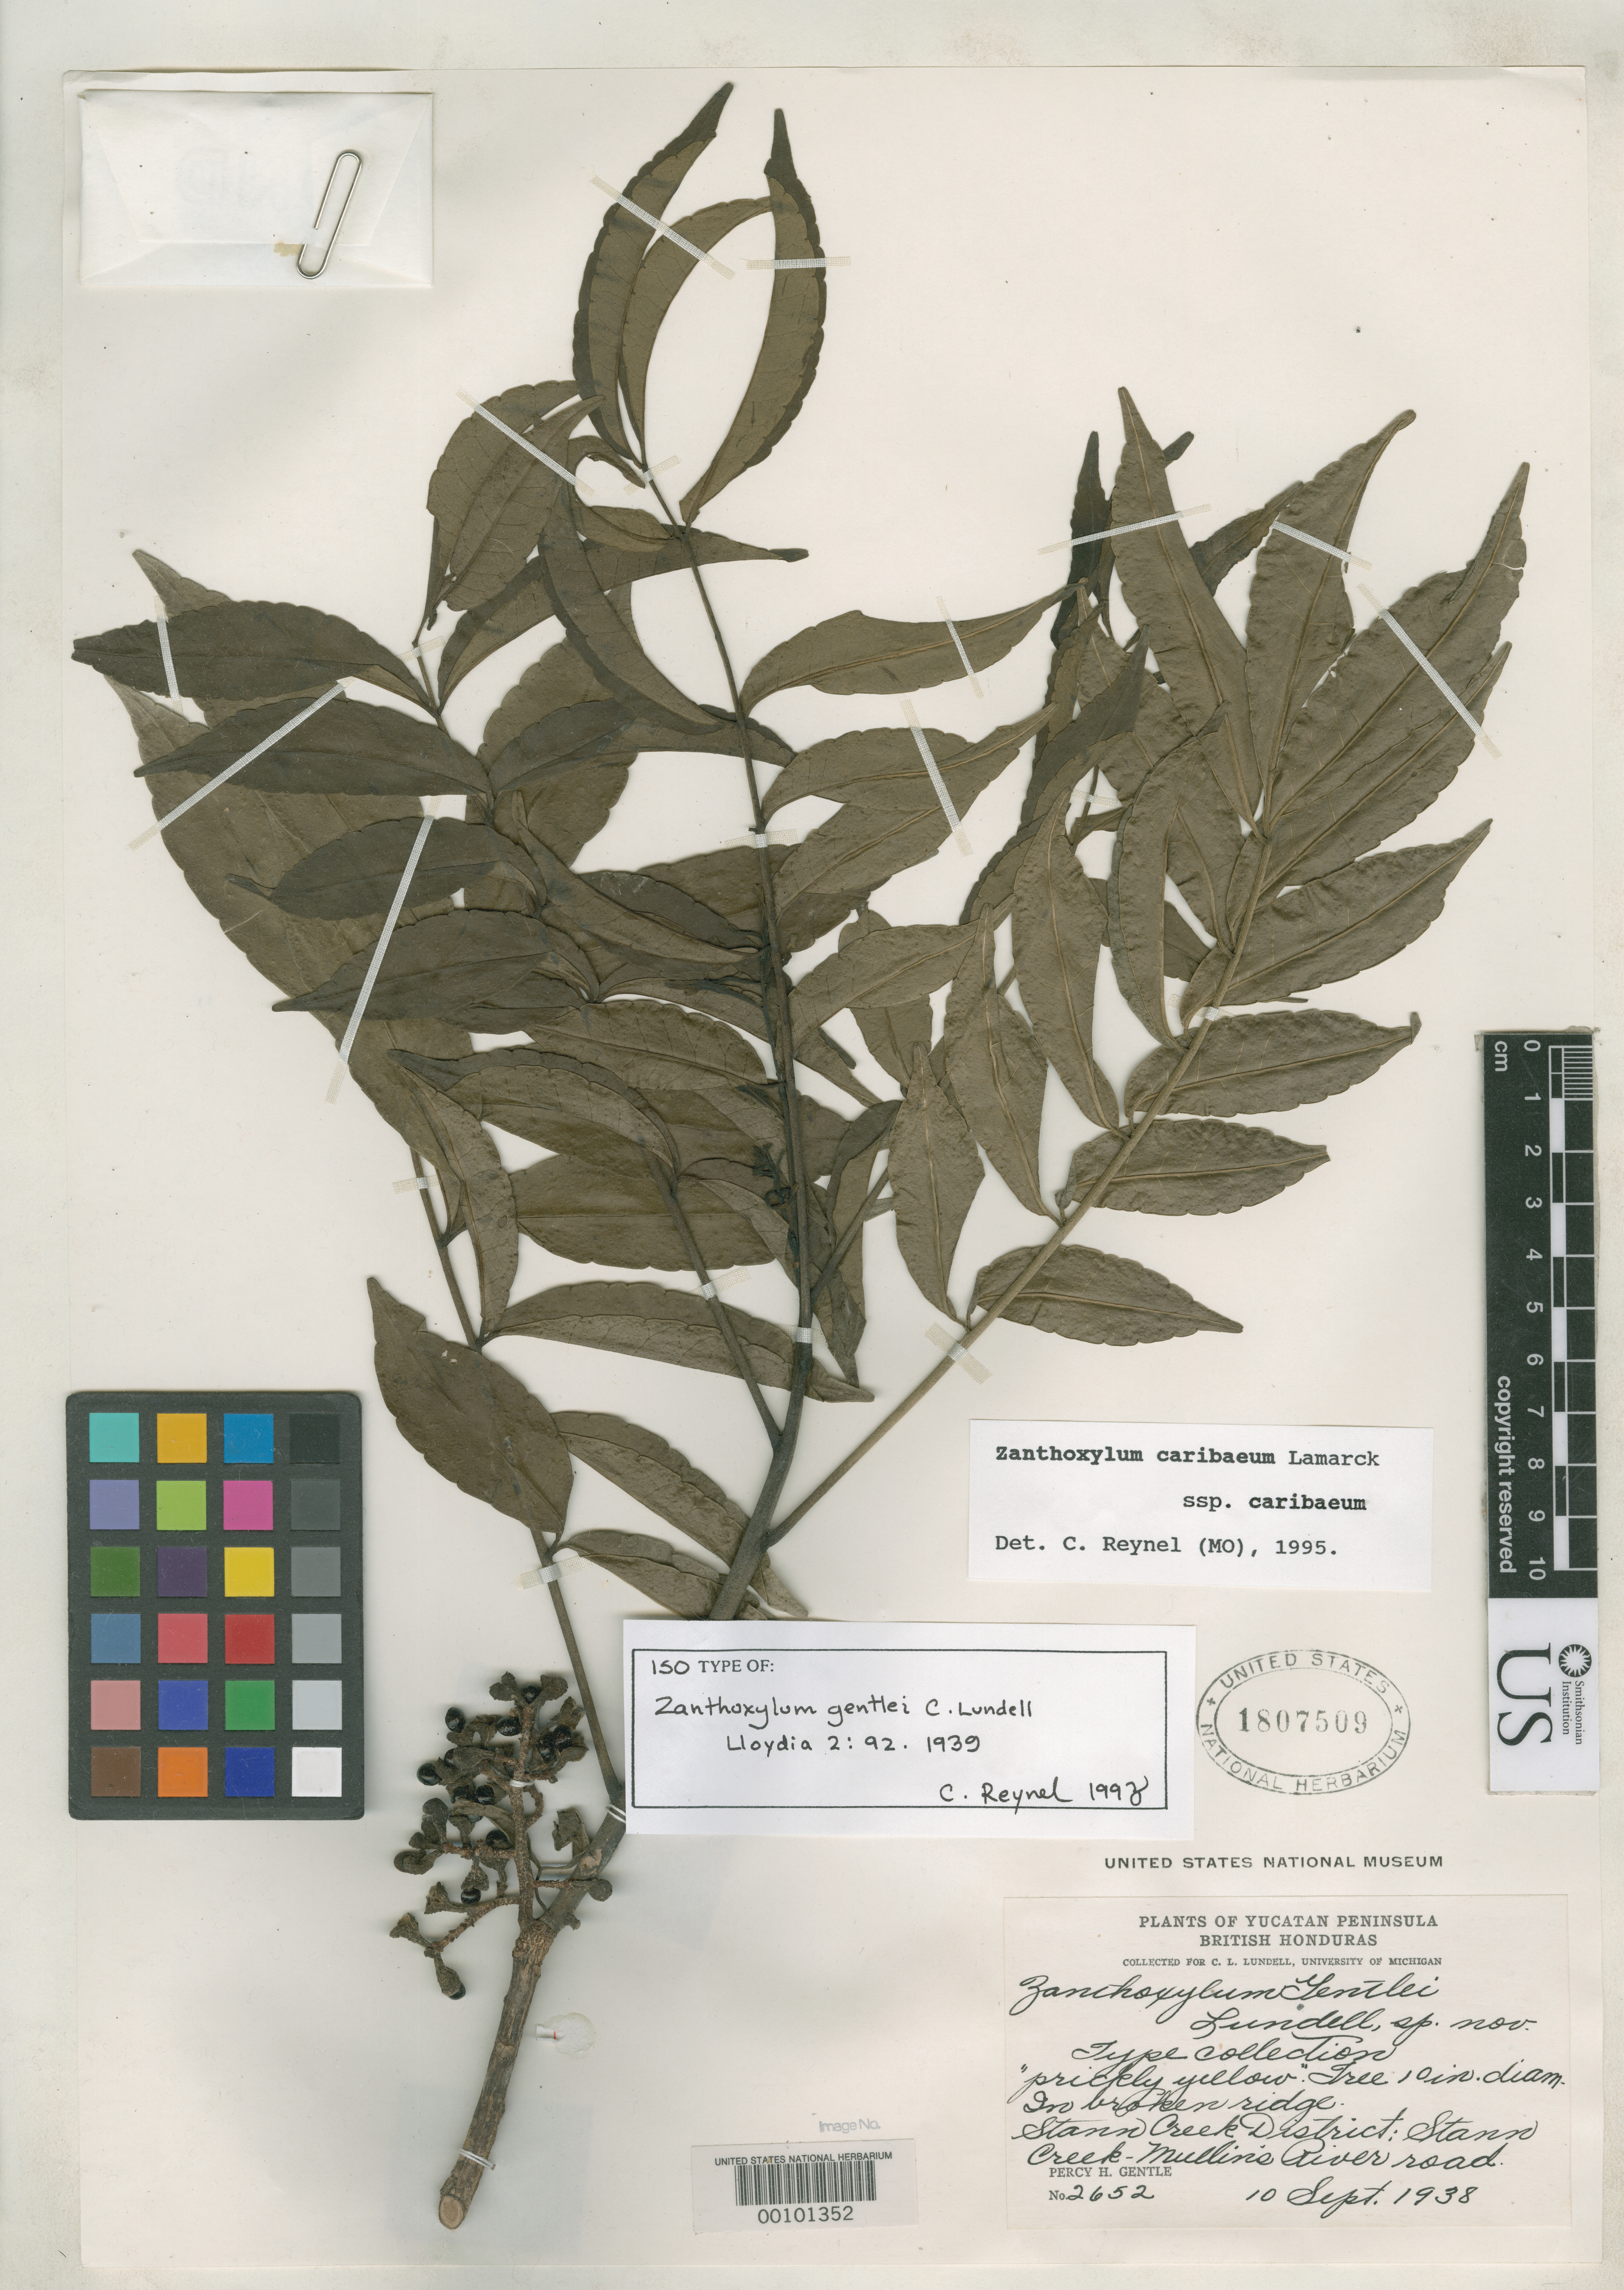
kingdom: Plantae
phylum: Tracheophyta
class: Magnoliopsida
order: Sapindales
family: Rutaceae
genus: Zanthoxylum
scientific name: Zanthoxylum gentlei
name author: Lundell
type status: Isotype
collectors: P. H. Gentle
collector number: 2652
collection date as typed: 10 Sep 1938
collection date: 1938-09-10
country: Belize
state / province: Stann Creek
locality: Stann Creek - Mullin's River road.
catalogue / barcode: US 1807509